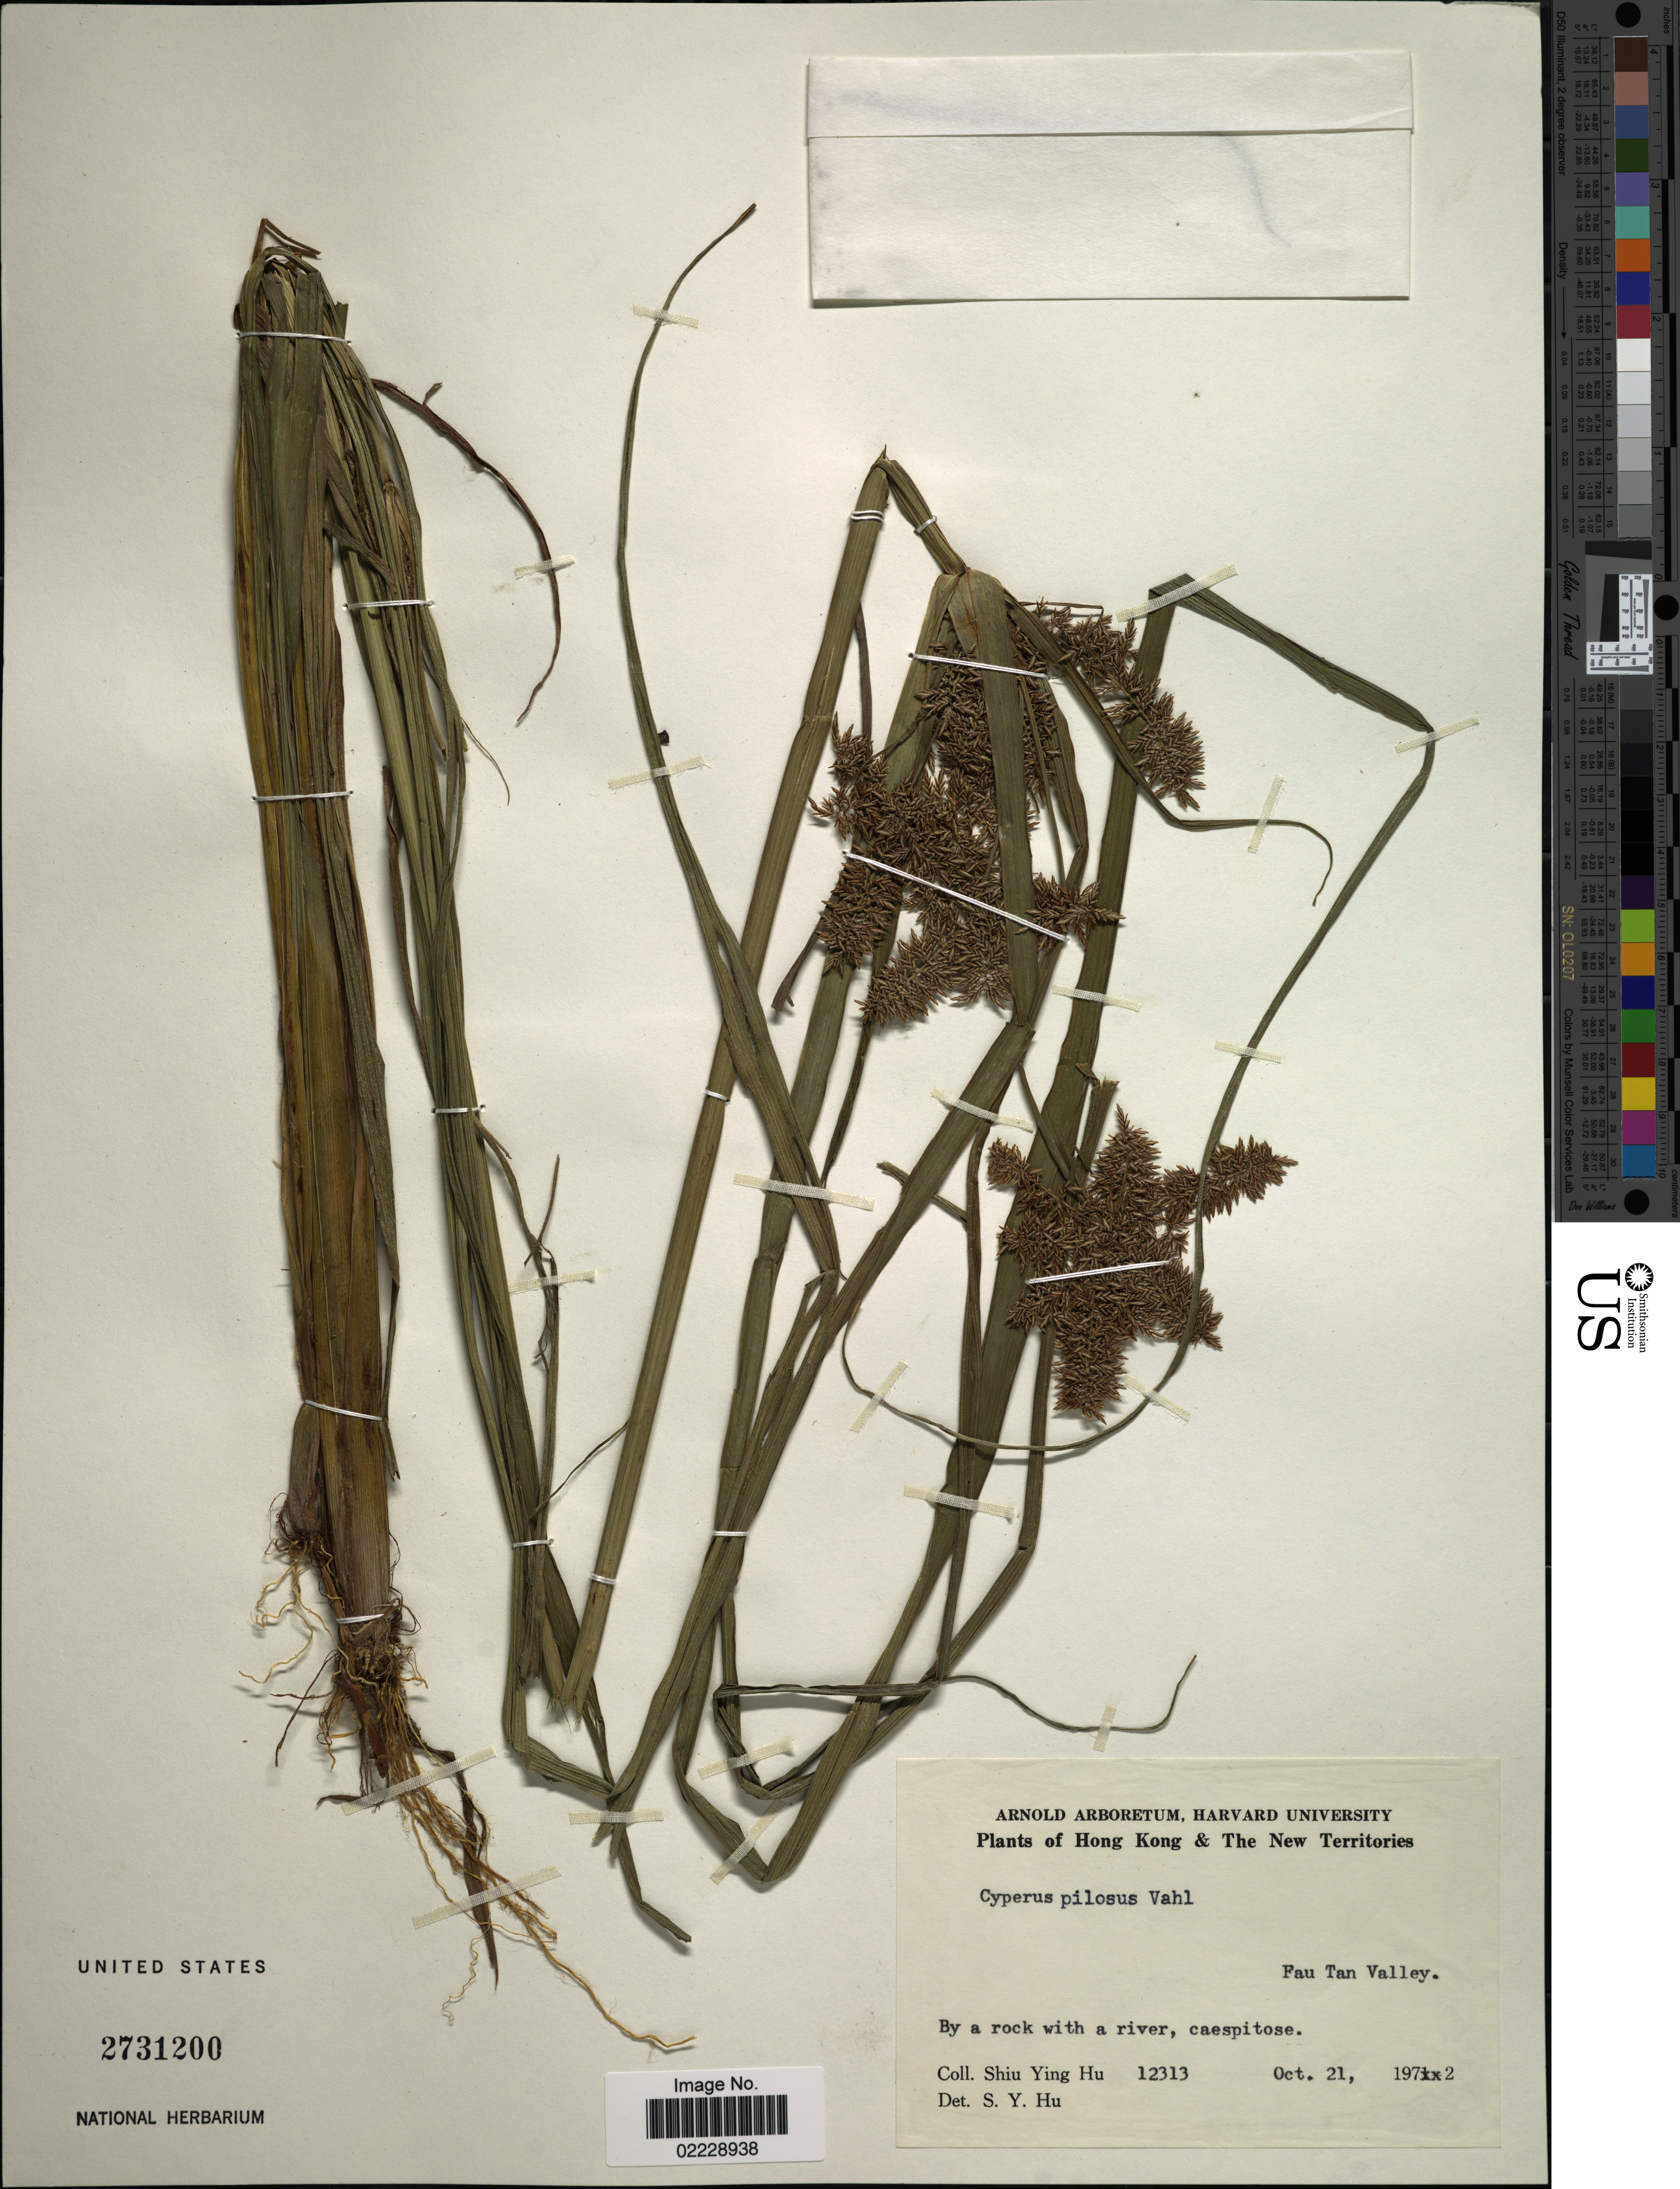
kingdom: Plantae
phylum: Tracheophyta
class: Liliopsida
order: Poales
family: Cyperaceae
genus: Cyperus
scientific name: Cyperus pilosus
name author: Vahl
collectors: S. Y. Hu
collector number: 12313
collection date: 1972-10-21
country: China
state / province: Hong Kong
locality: Hong Kong & The New Territories. Fau Tan Valley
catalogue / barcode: US 2731200